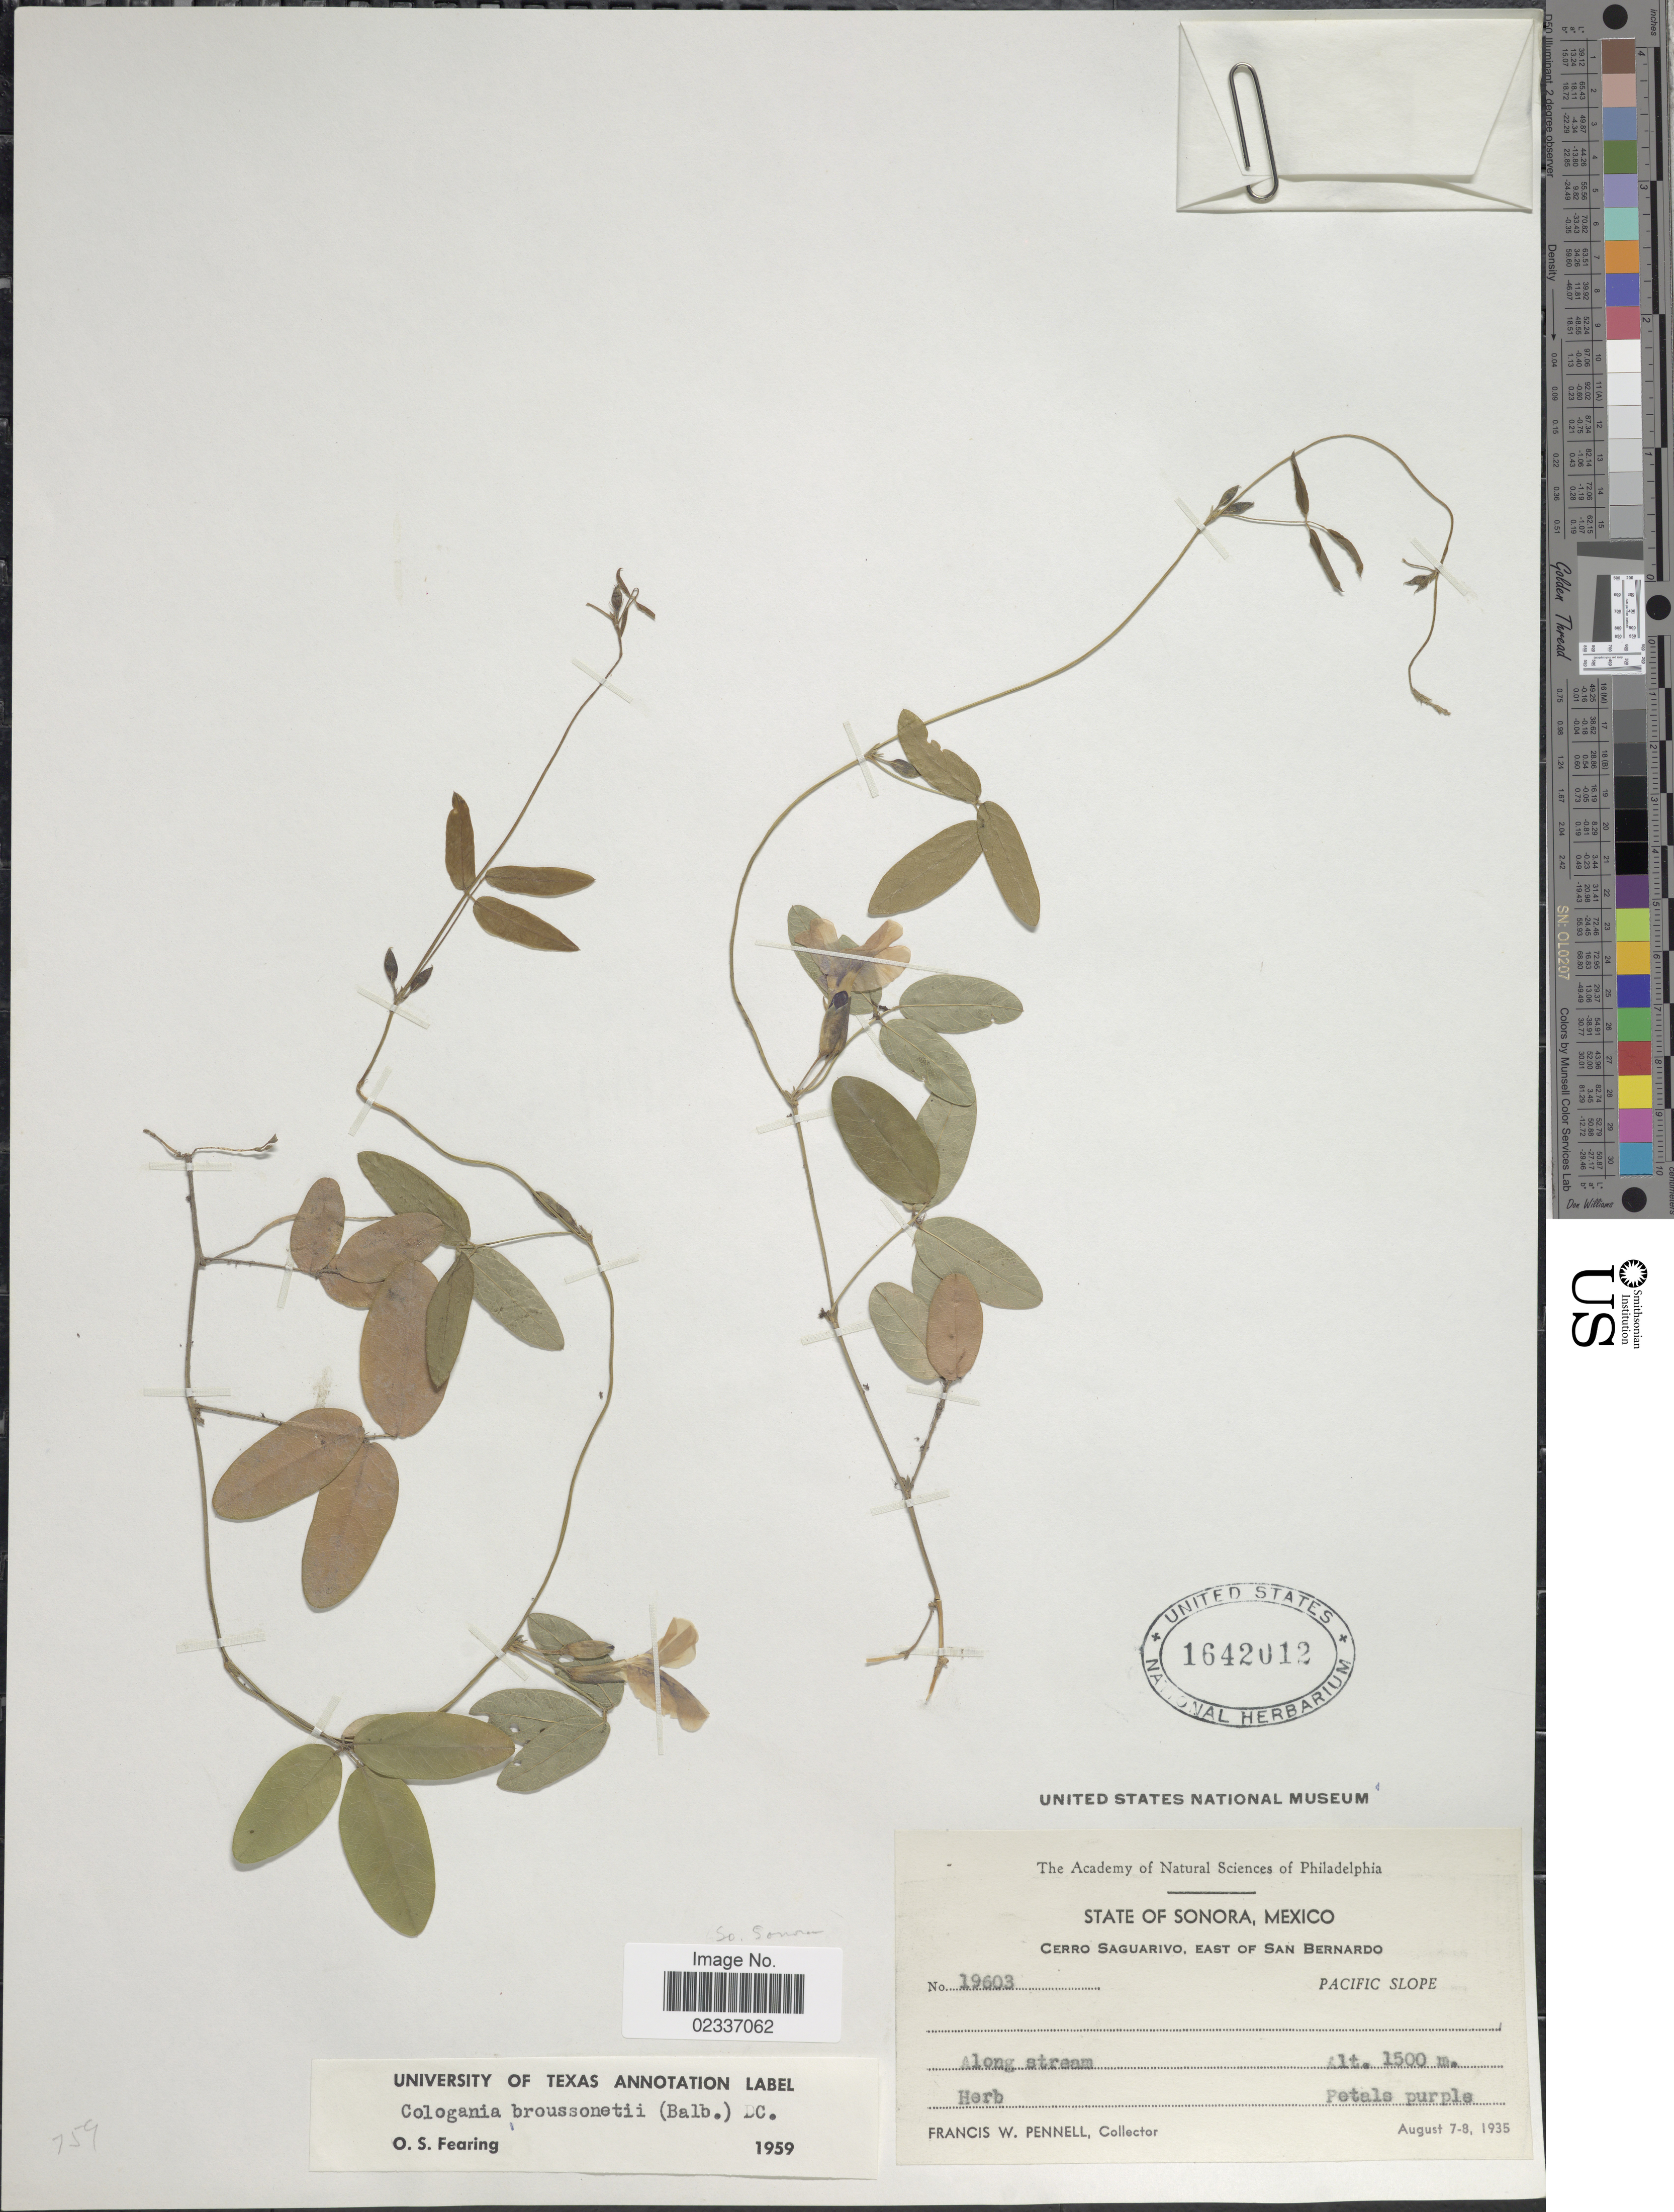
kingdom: Plantae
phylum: Tracheophyta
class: Magnoliopsida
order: Fabales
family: Fabaceae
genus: Cologania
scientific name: Cologania broussonetii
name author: (Balb.) DC.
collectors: F. W. Pennell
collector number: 19603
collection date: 1935-08-07/1935-08-08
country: Mexico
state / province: Sinaloa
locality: Cerro Saguarivo, east of San Bernardo, Pacific Slope, Along stream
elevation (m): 1500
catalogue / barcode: US 1642012